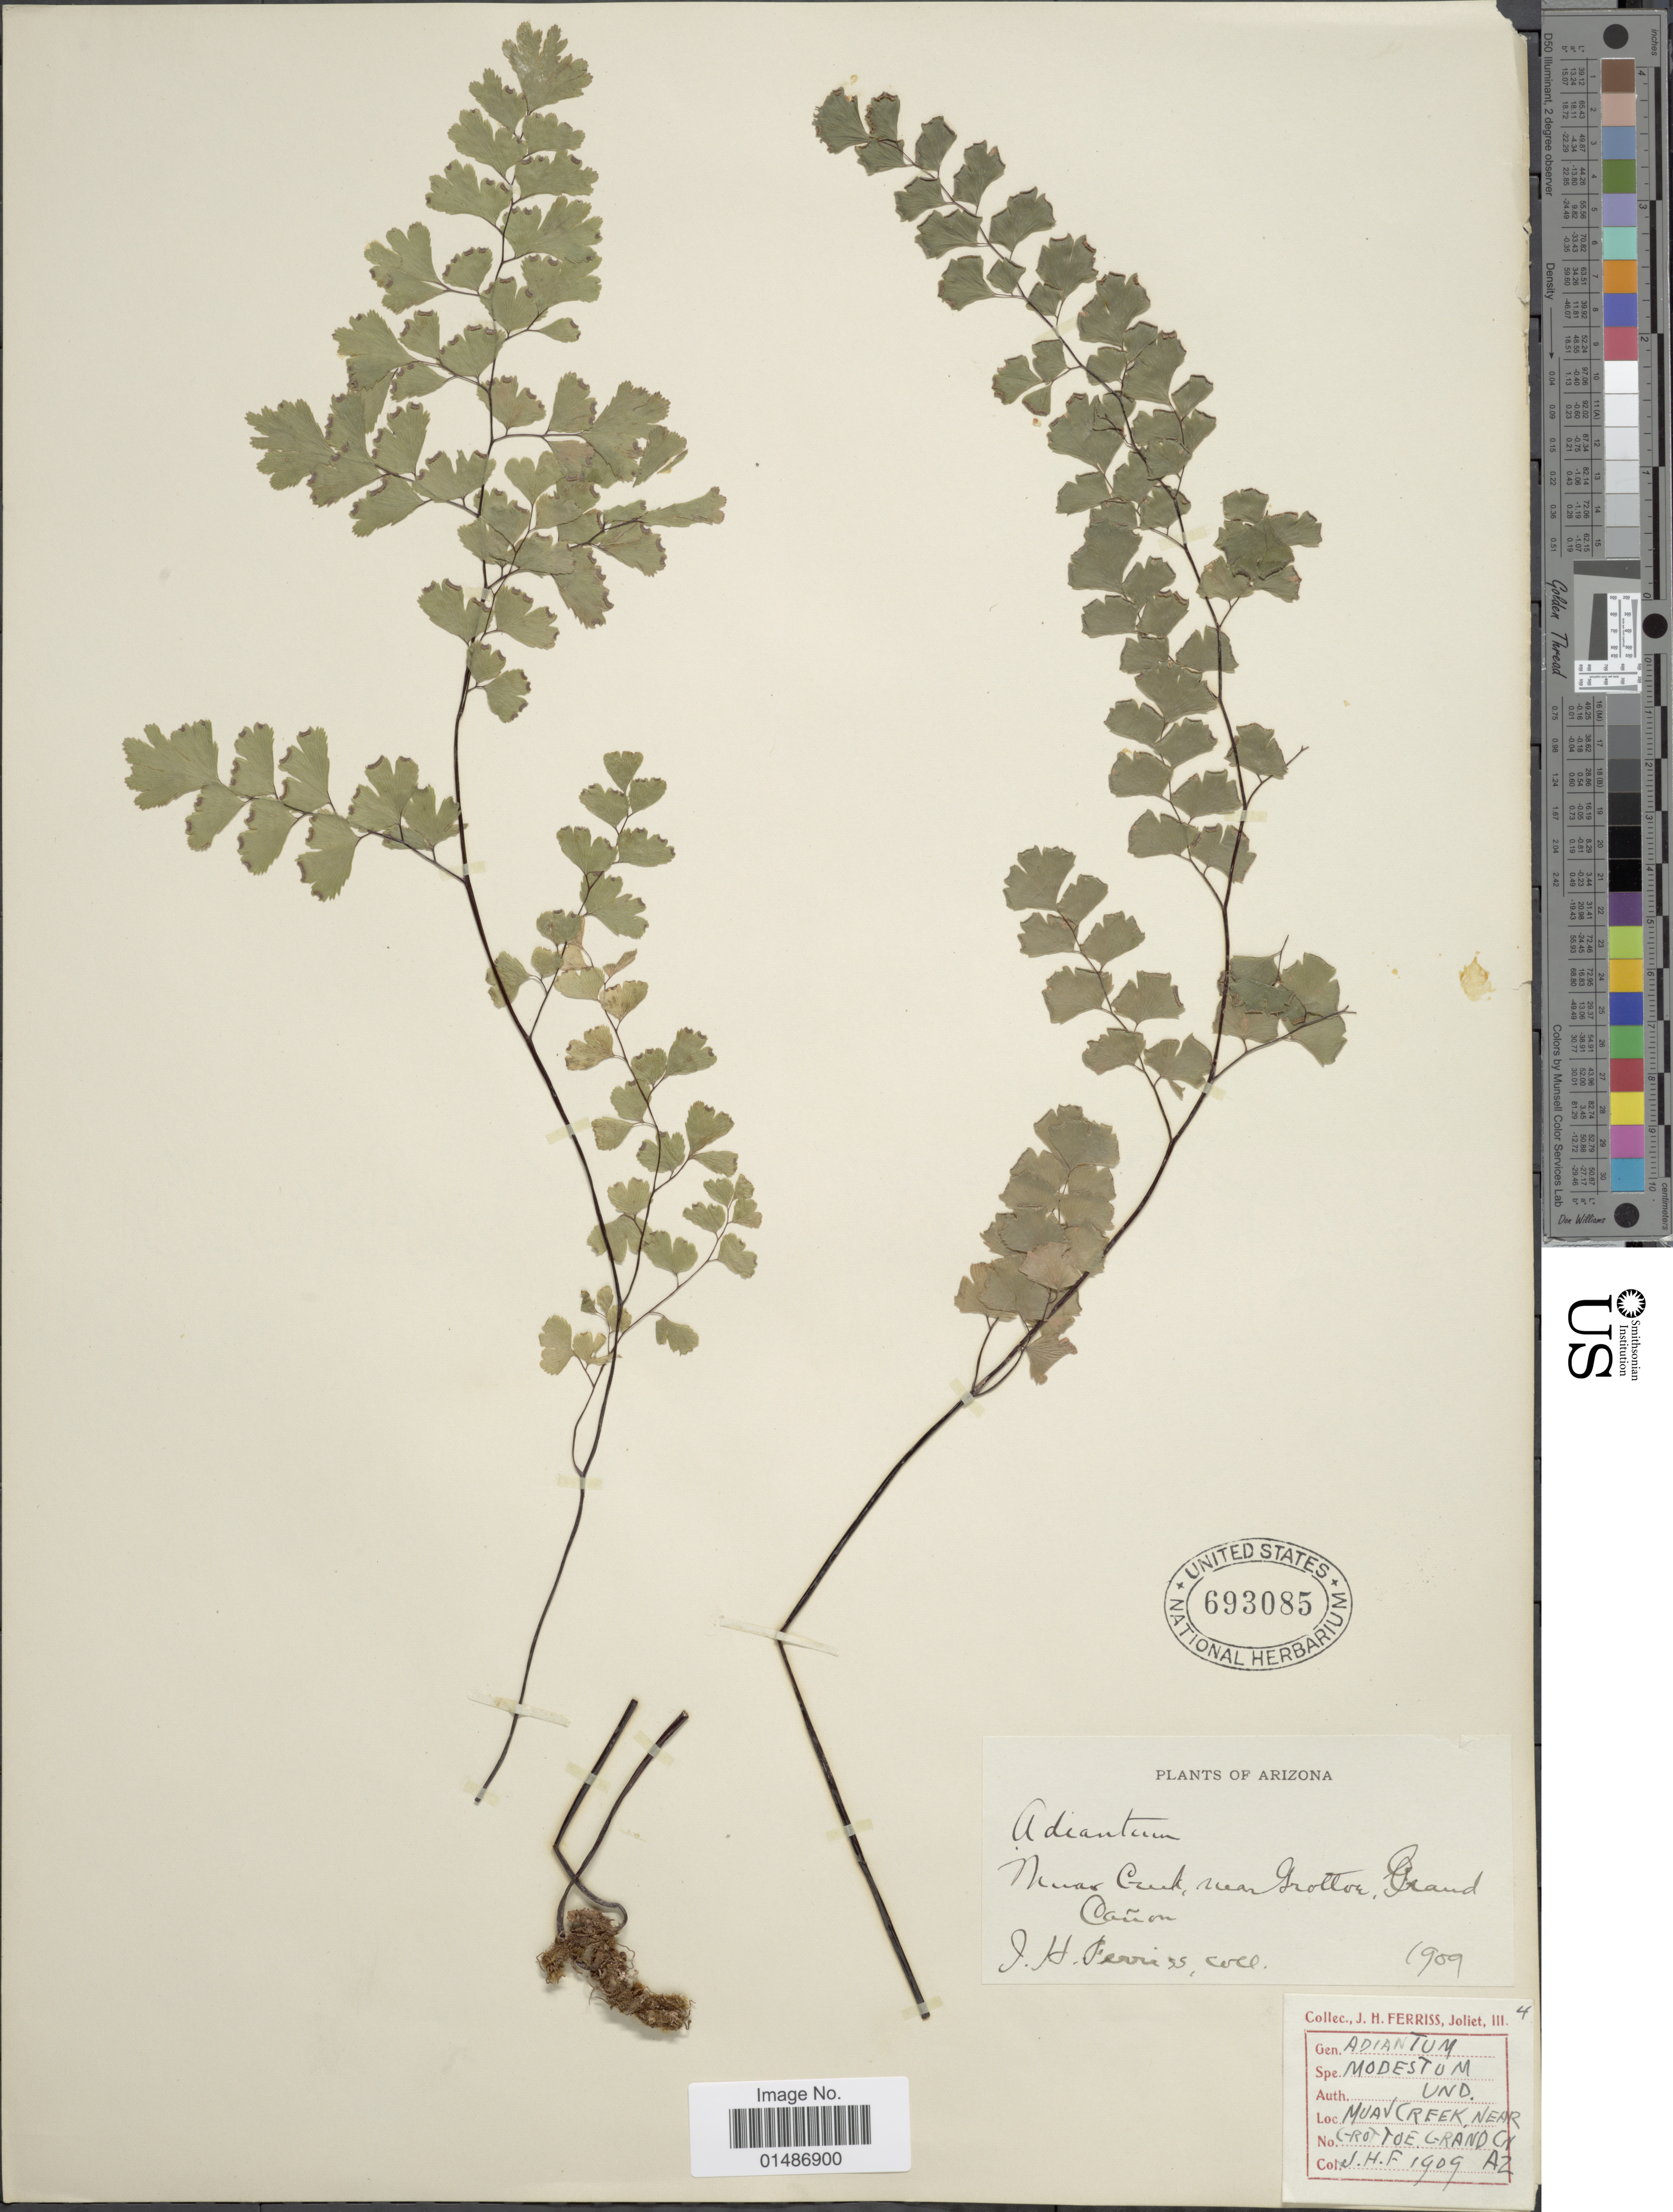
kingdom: Plantae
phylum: Tracheophyta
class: Polypodiopsida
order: Polypodiales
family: Pteridaceae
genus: Adiantum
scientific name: Adiantum capillus-veneris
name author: L.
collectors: J. Ferriss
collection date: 1909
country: United States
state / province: Arizona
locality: Muar Creek, near Grottoe, Grand Cañon.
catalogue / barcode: US 693085